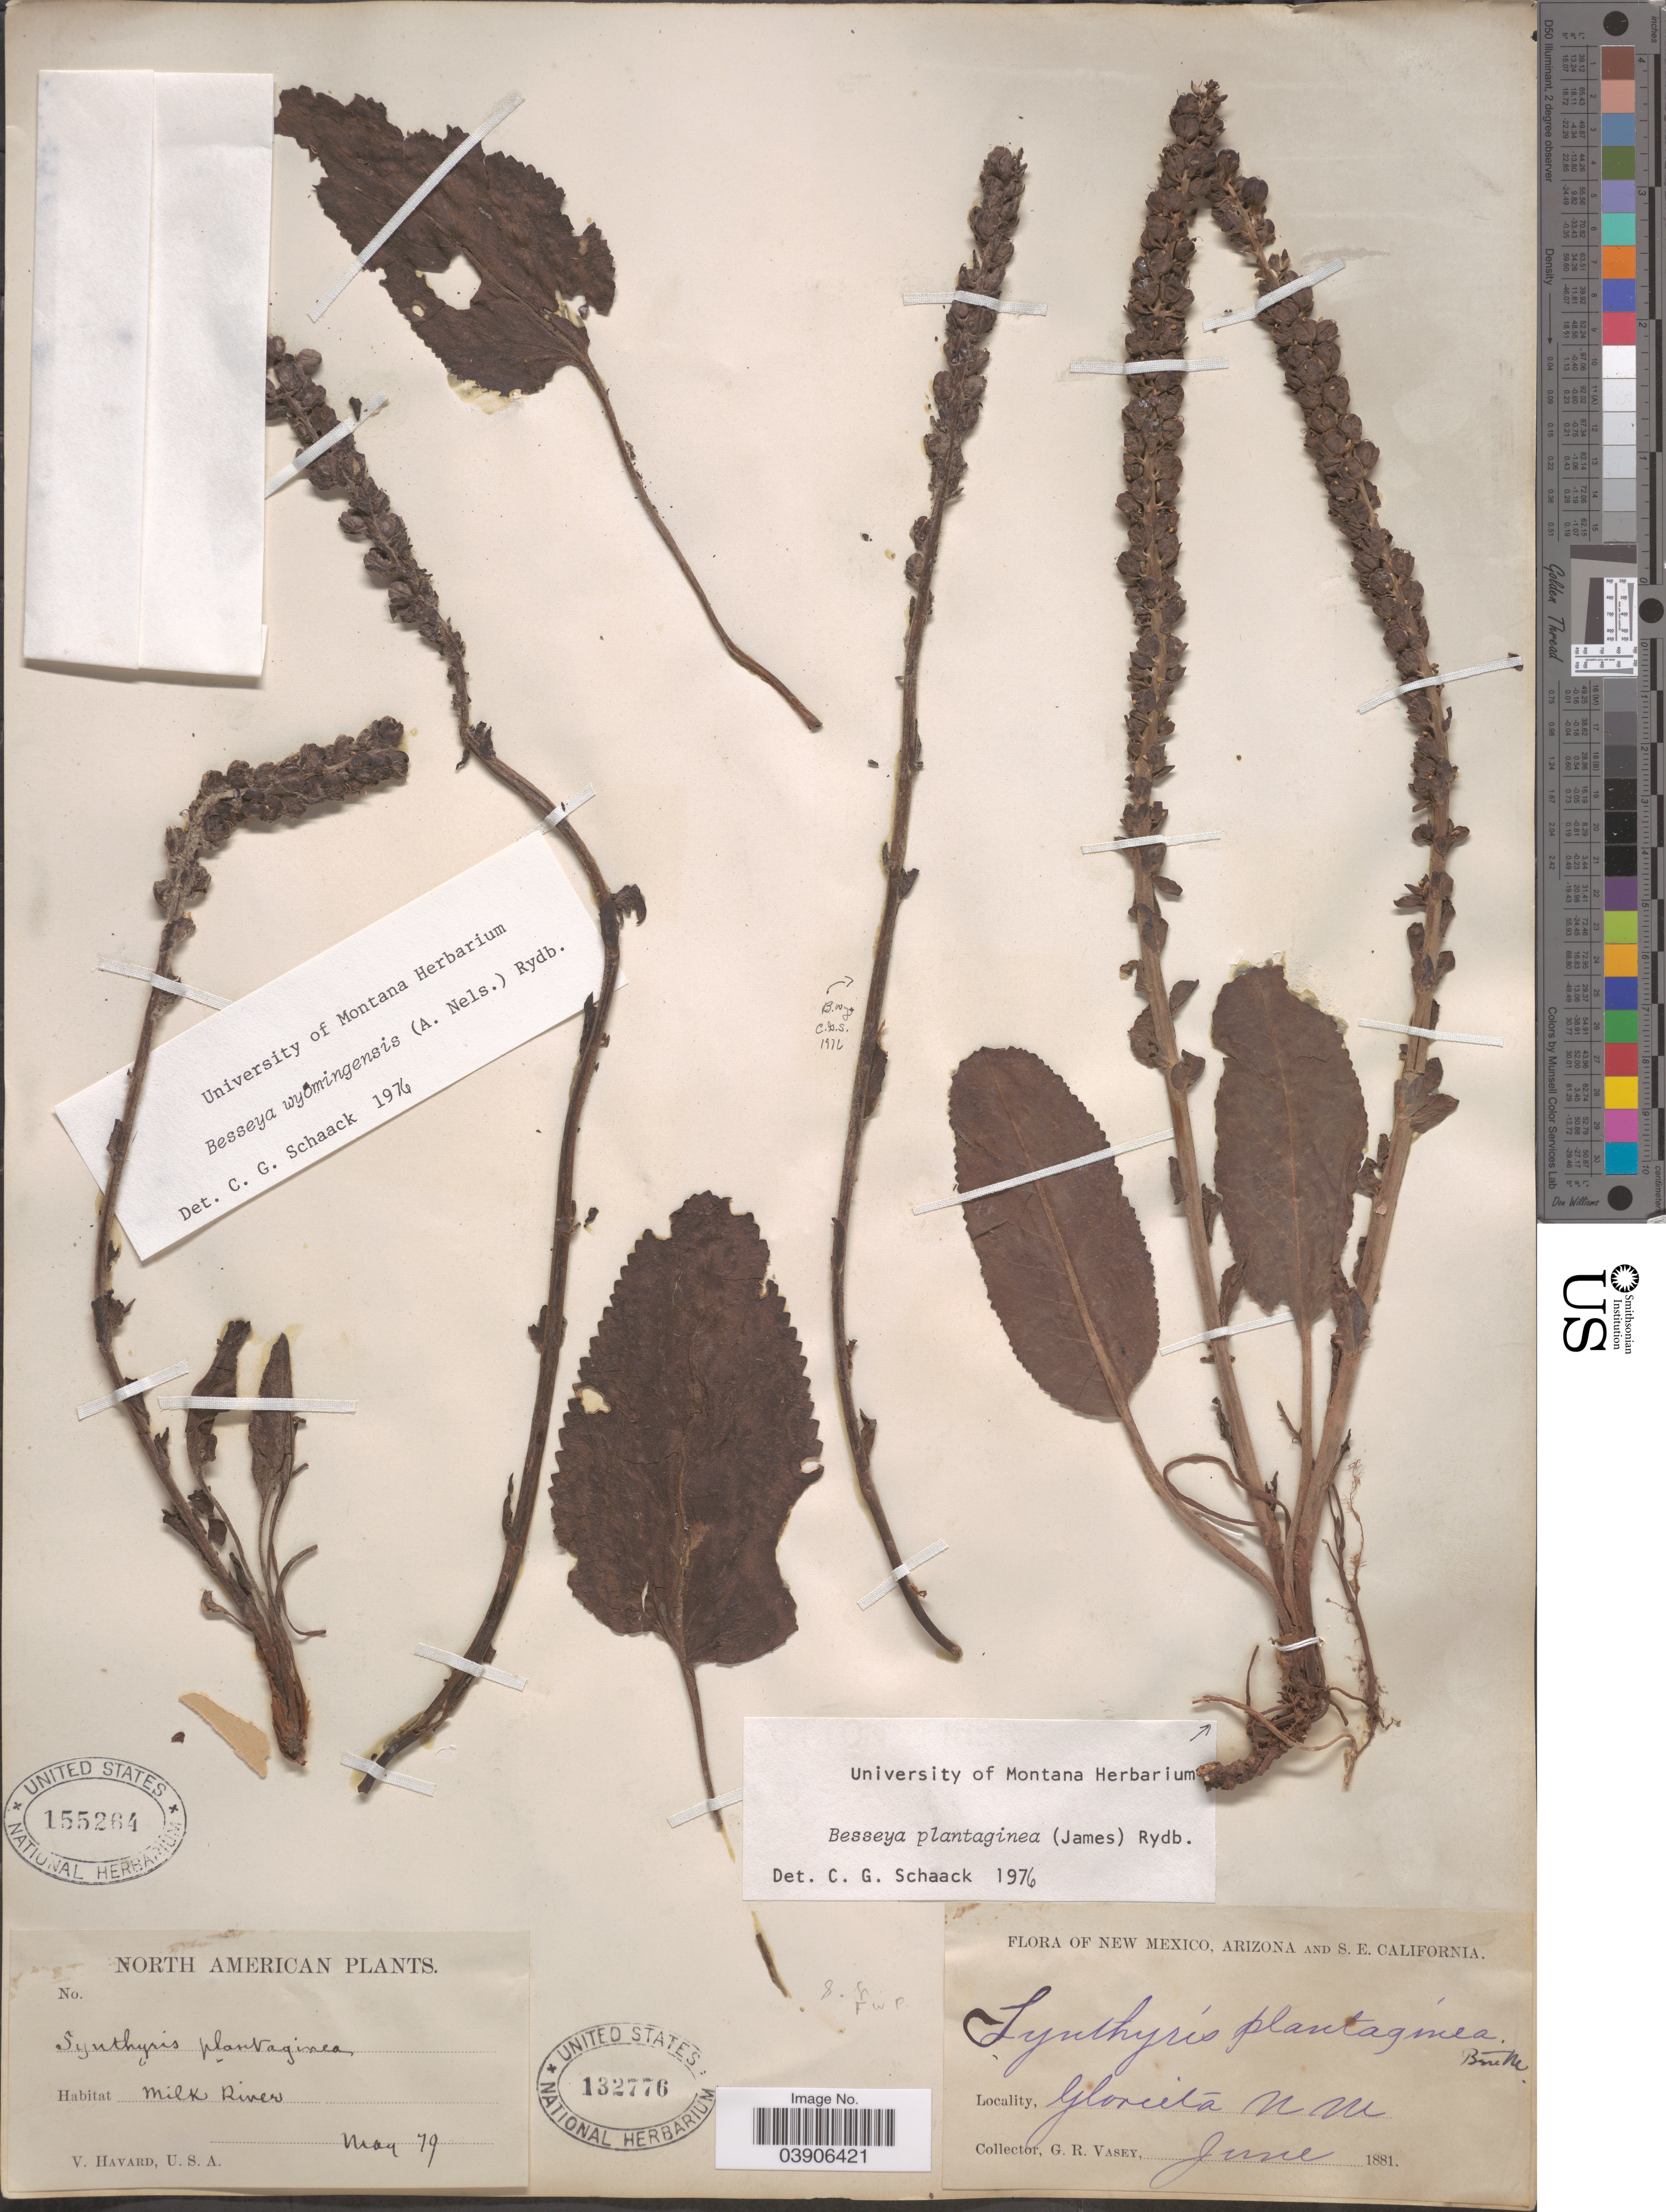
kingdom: Plantae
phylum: Tracheophyta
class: Magnoliopsida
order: Lamiales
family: Plantaginaceae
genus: Synthyris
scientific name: Synthyris plantaginea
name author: (E. James) Benth.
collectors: G. R. Vasey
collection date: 1881-06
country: United States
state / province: New Mexico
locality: Glorieta.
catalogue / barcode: US 132776-2